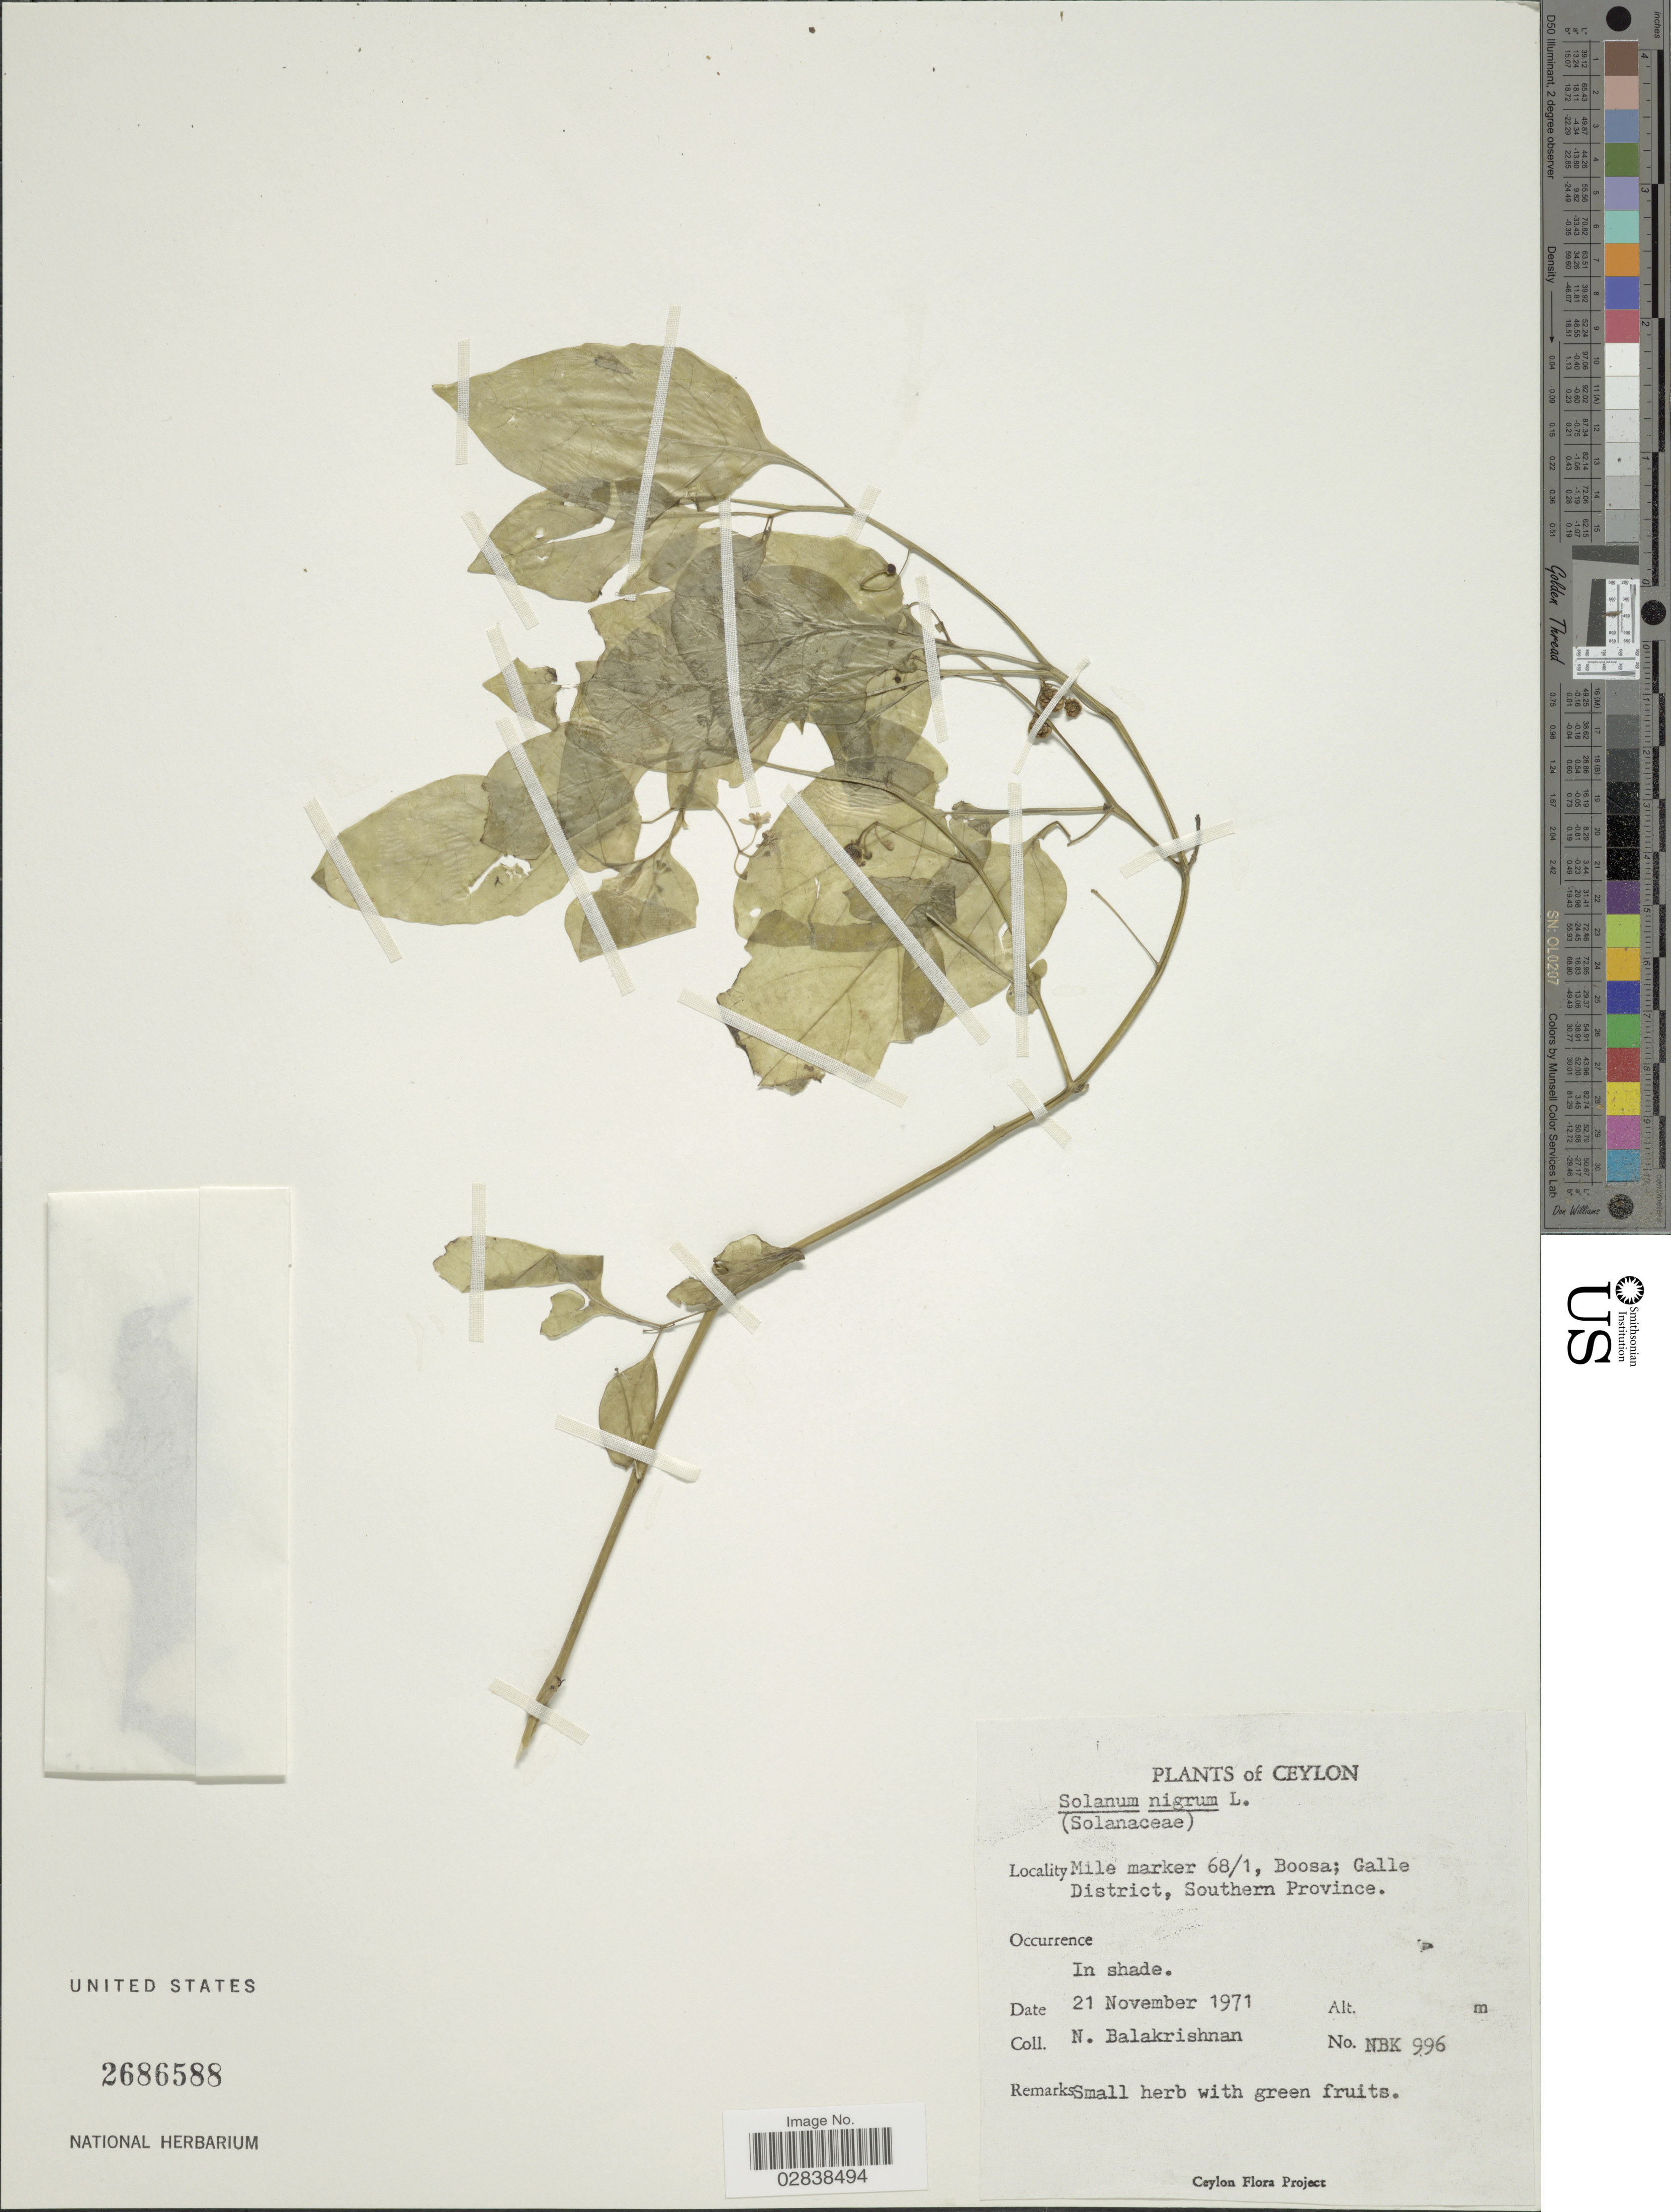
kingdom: Plantae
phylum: Tracheophyta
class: Magnoliopsida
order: Solanales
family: Solanaceae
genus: Solanum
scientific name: Solanum nigrum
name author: L.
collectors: N. Balakrishnan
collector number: NBK 996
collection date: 1971-11-21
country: Sri Lanka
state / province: Southern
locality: Ceylon, Mile marker 68/1, Boosa; Galle District: Southern Province.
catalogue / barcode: US 2686588